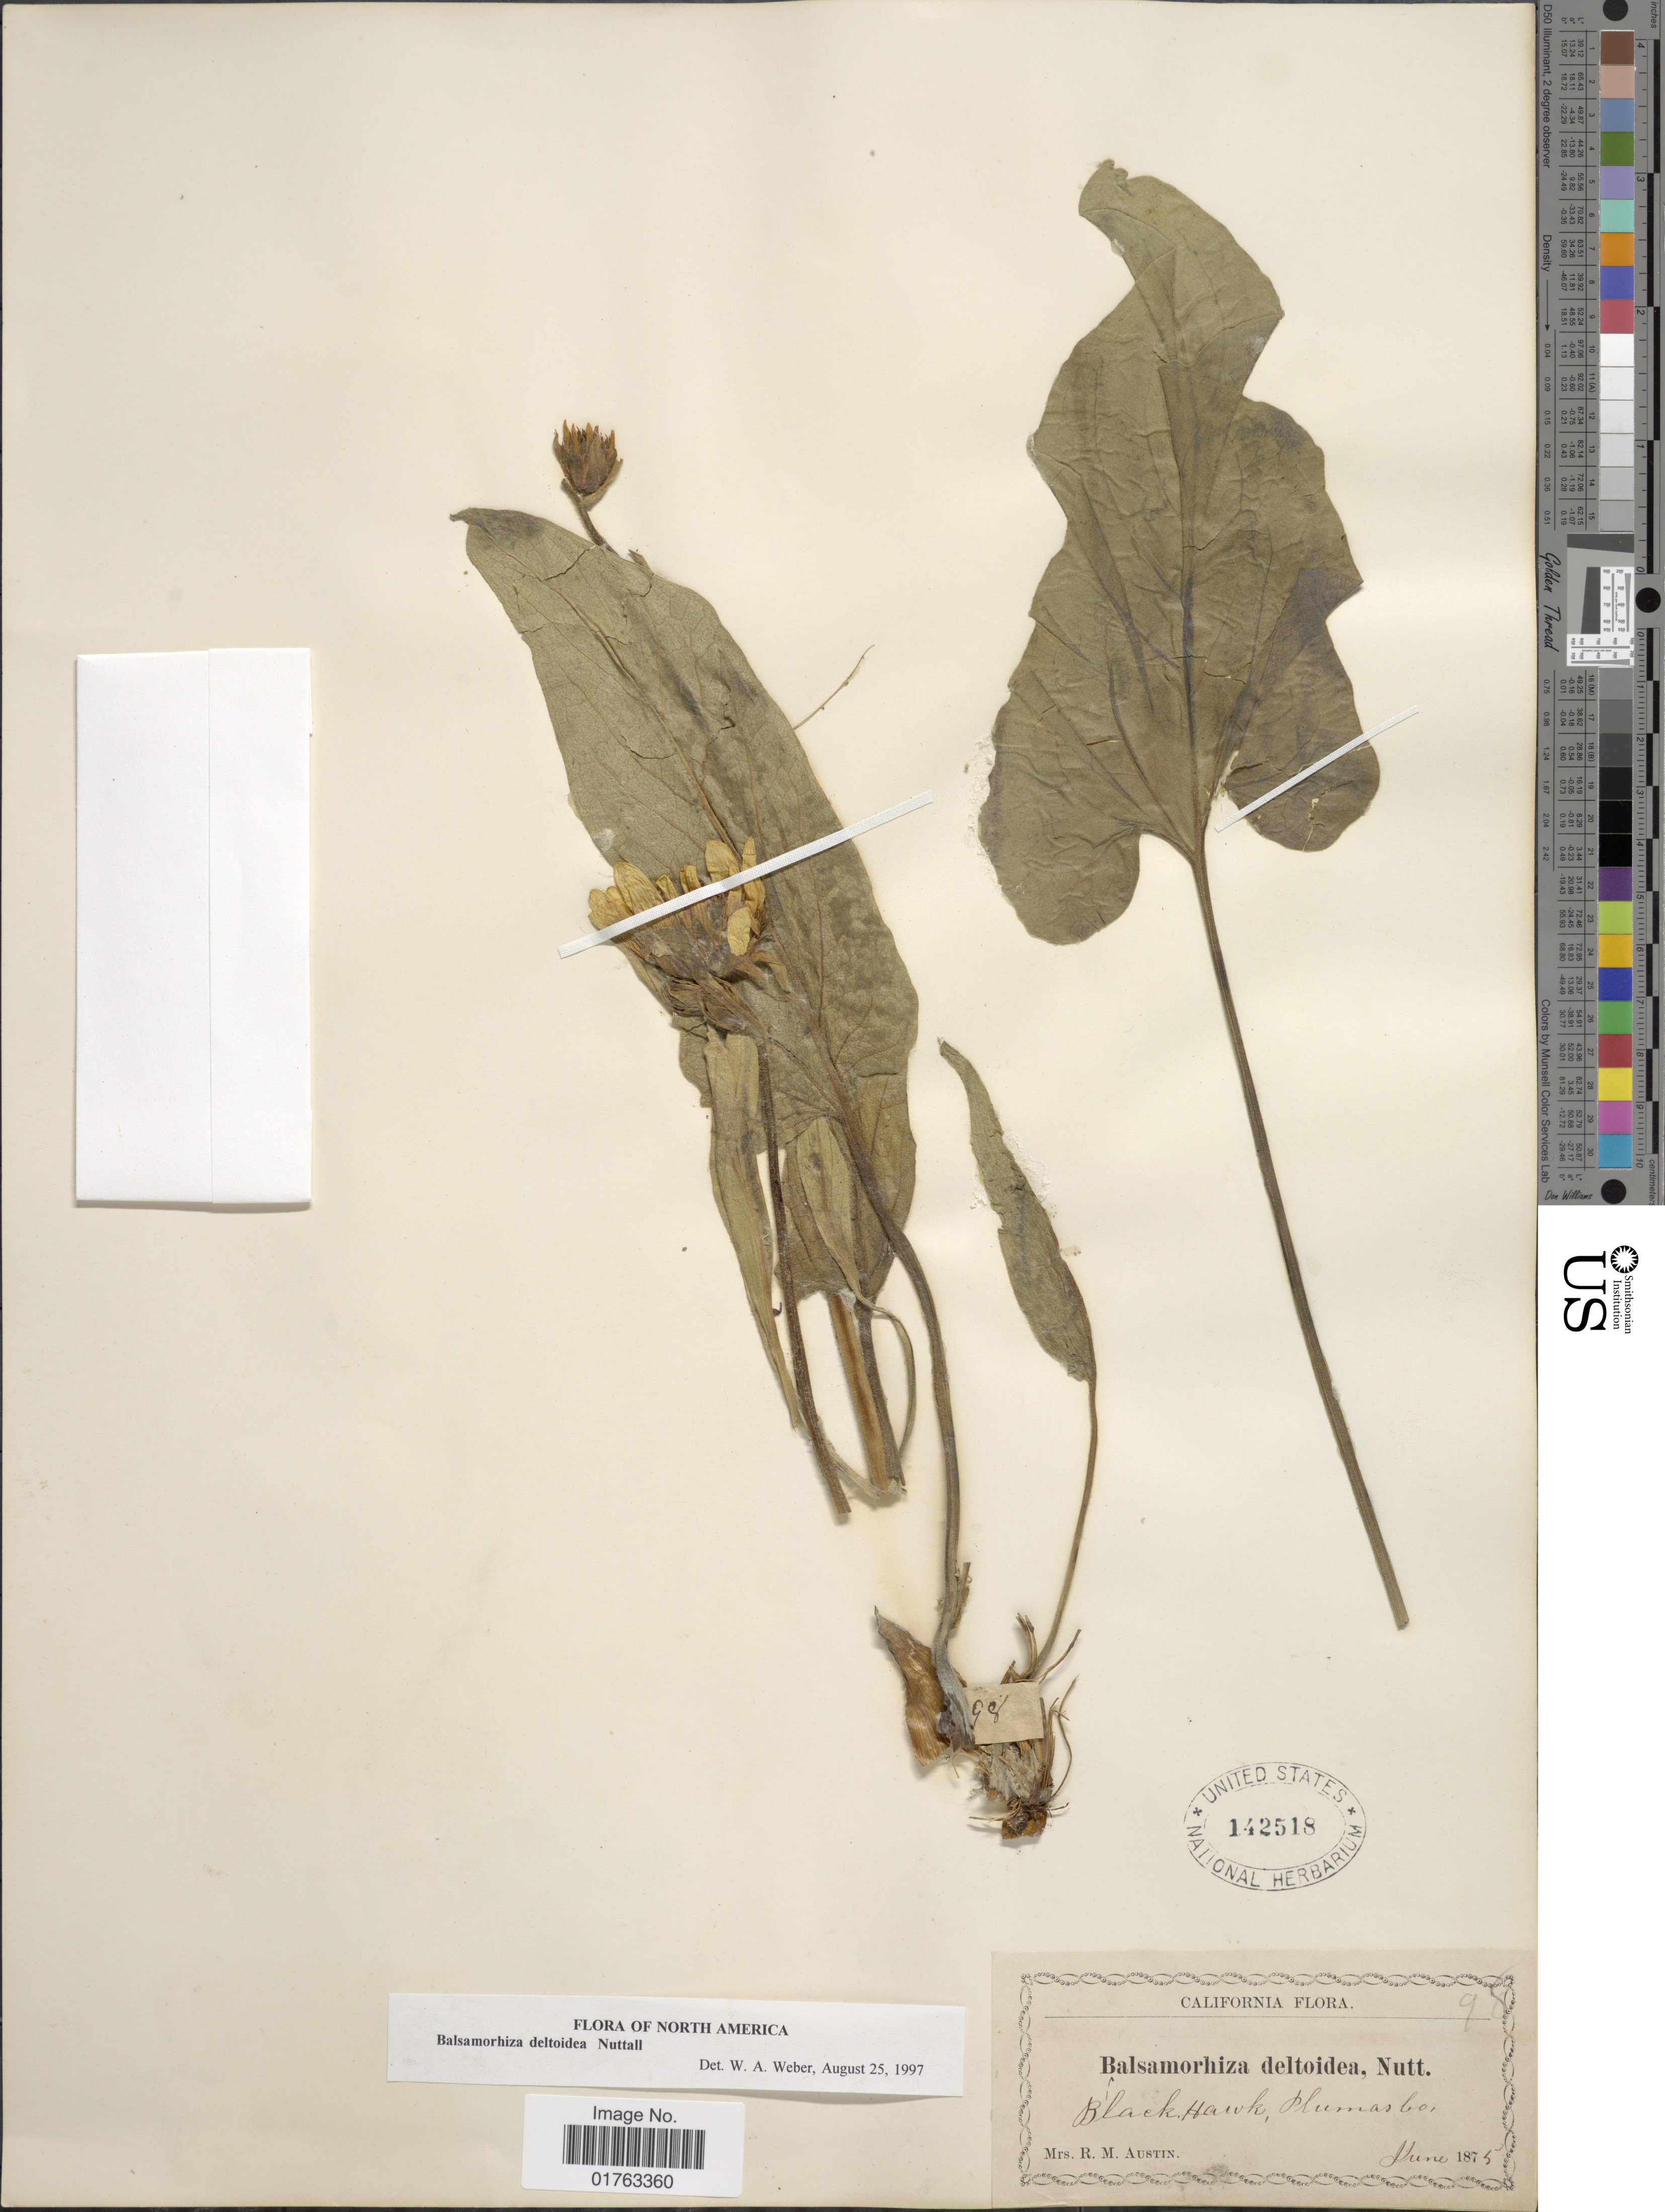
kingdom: Plantae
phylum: Tracheophyta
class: Magnoliopsida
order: Asterales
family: Asteraceae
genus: Balsamorhiza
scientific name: Balsamorhiza deltoidea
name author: Nutt.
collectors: R. Austin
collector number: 98?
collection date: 1875-06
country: United States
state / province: California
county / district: Plumas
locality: Black Hawk, Plumas Co.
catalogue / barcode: US 142518